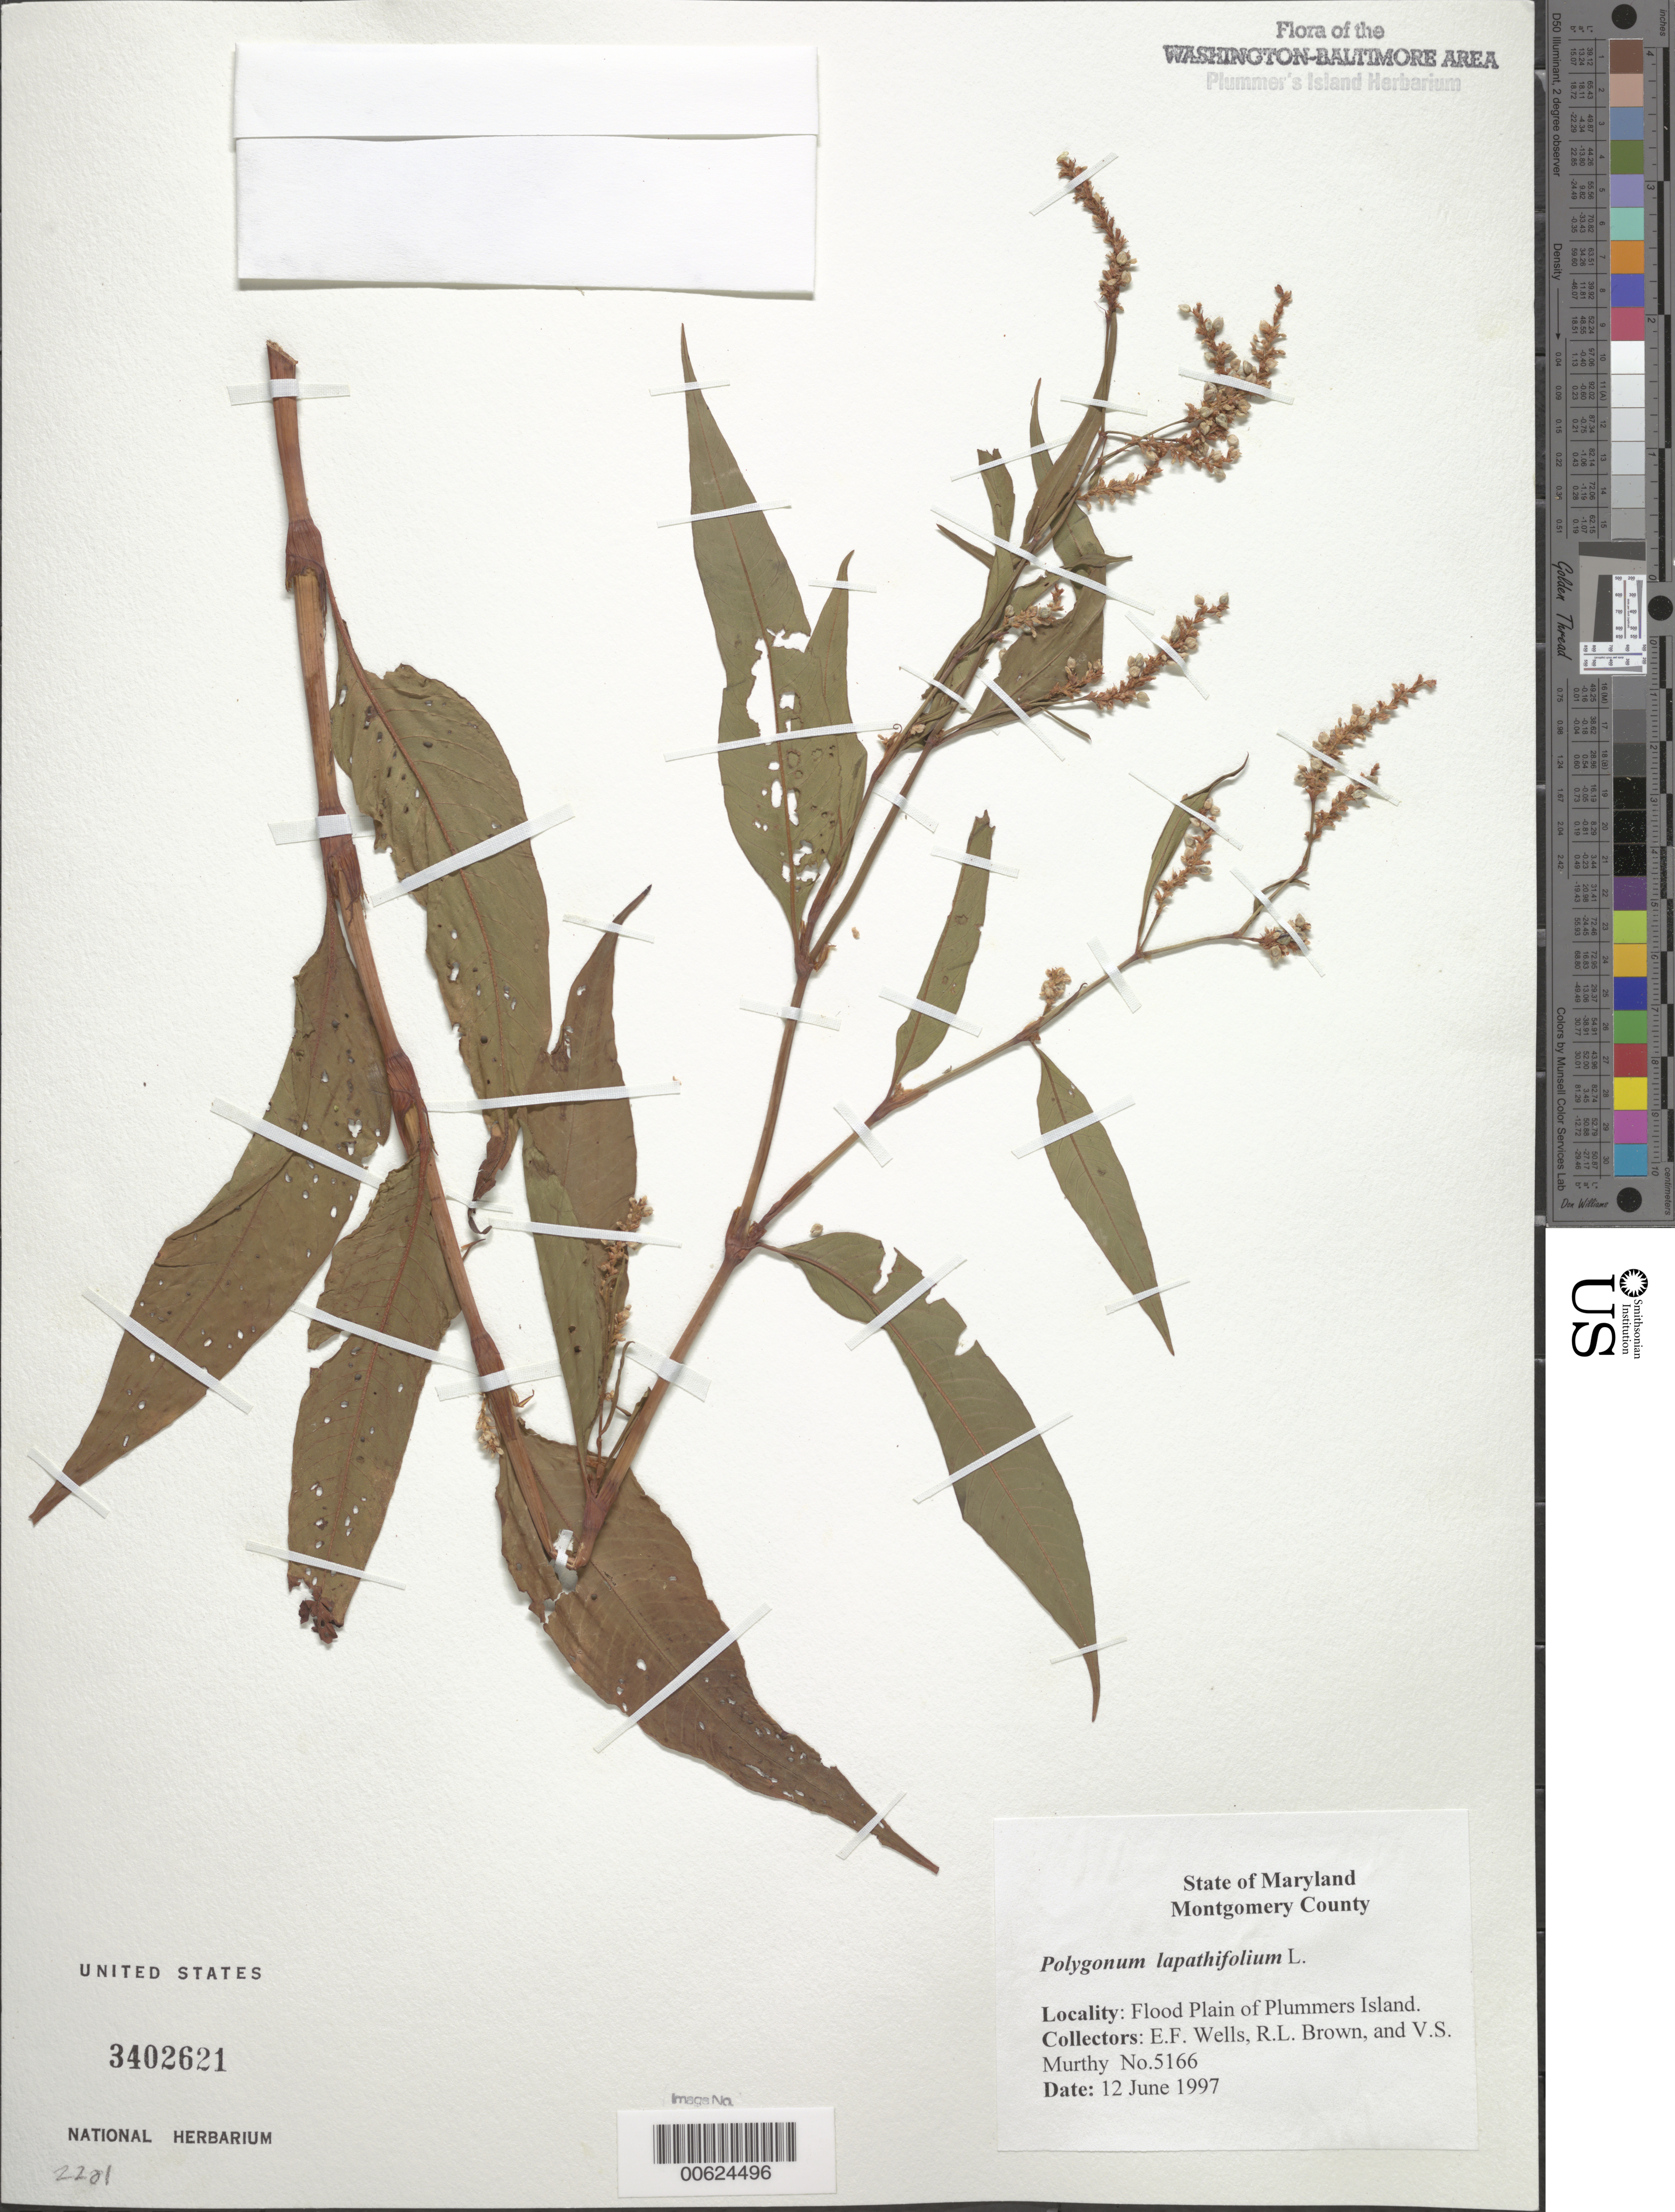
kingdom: Plantae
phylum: Tracheophyta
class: Magnoliopsida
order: Caryophyllales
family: Polygonaceae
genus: Polygonum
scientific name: Polygonum lapathifolium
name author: L.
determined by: Atha, D. E.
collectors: E. F. Wells, R. L. Brown & V. S. Murthy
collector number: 5166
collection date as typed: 12 Jun 1997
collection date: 1997-06-12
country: United States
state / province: Maryland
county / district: Montgomery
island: Plummers Island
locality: Flood plain of Plummers Island Plummers Island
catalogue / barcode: US 3402621